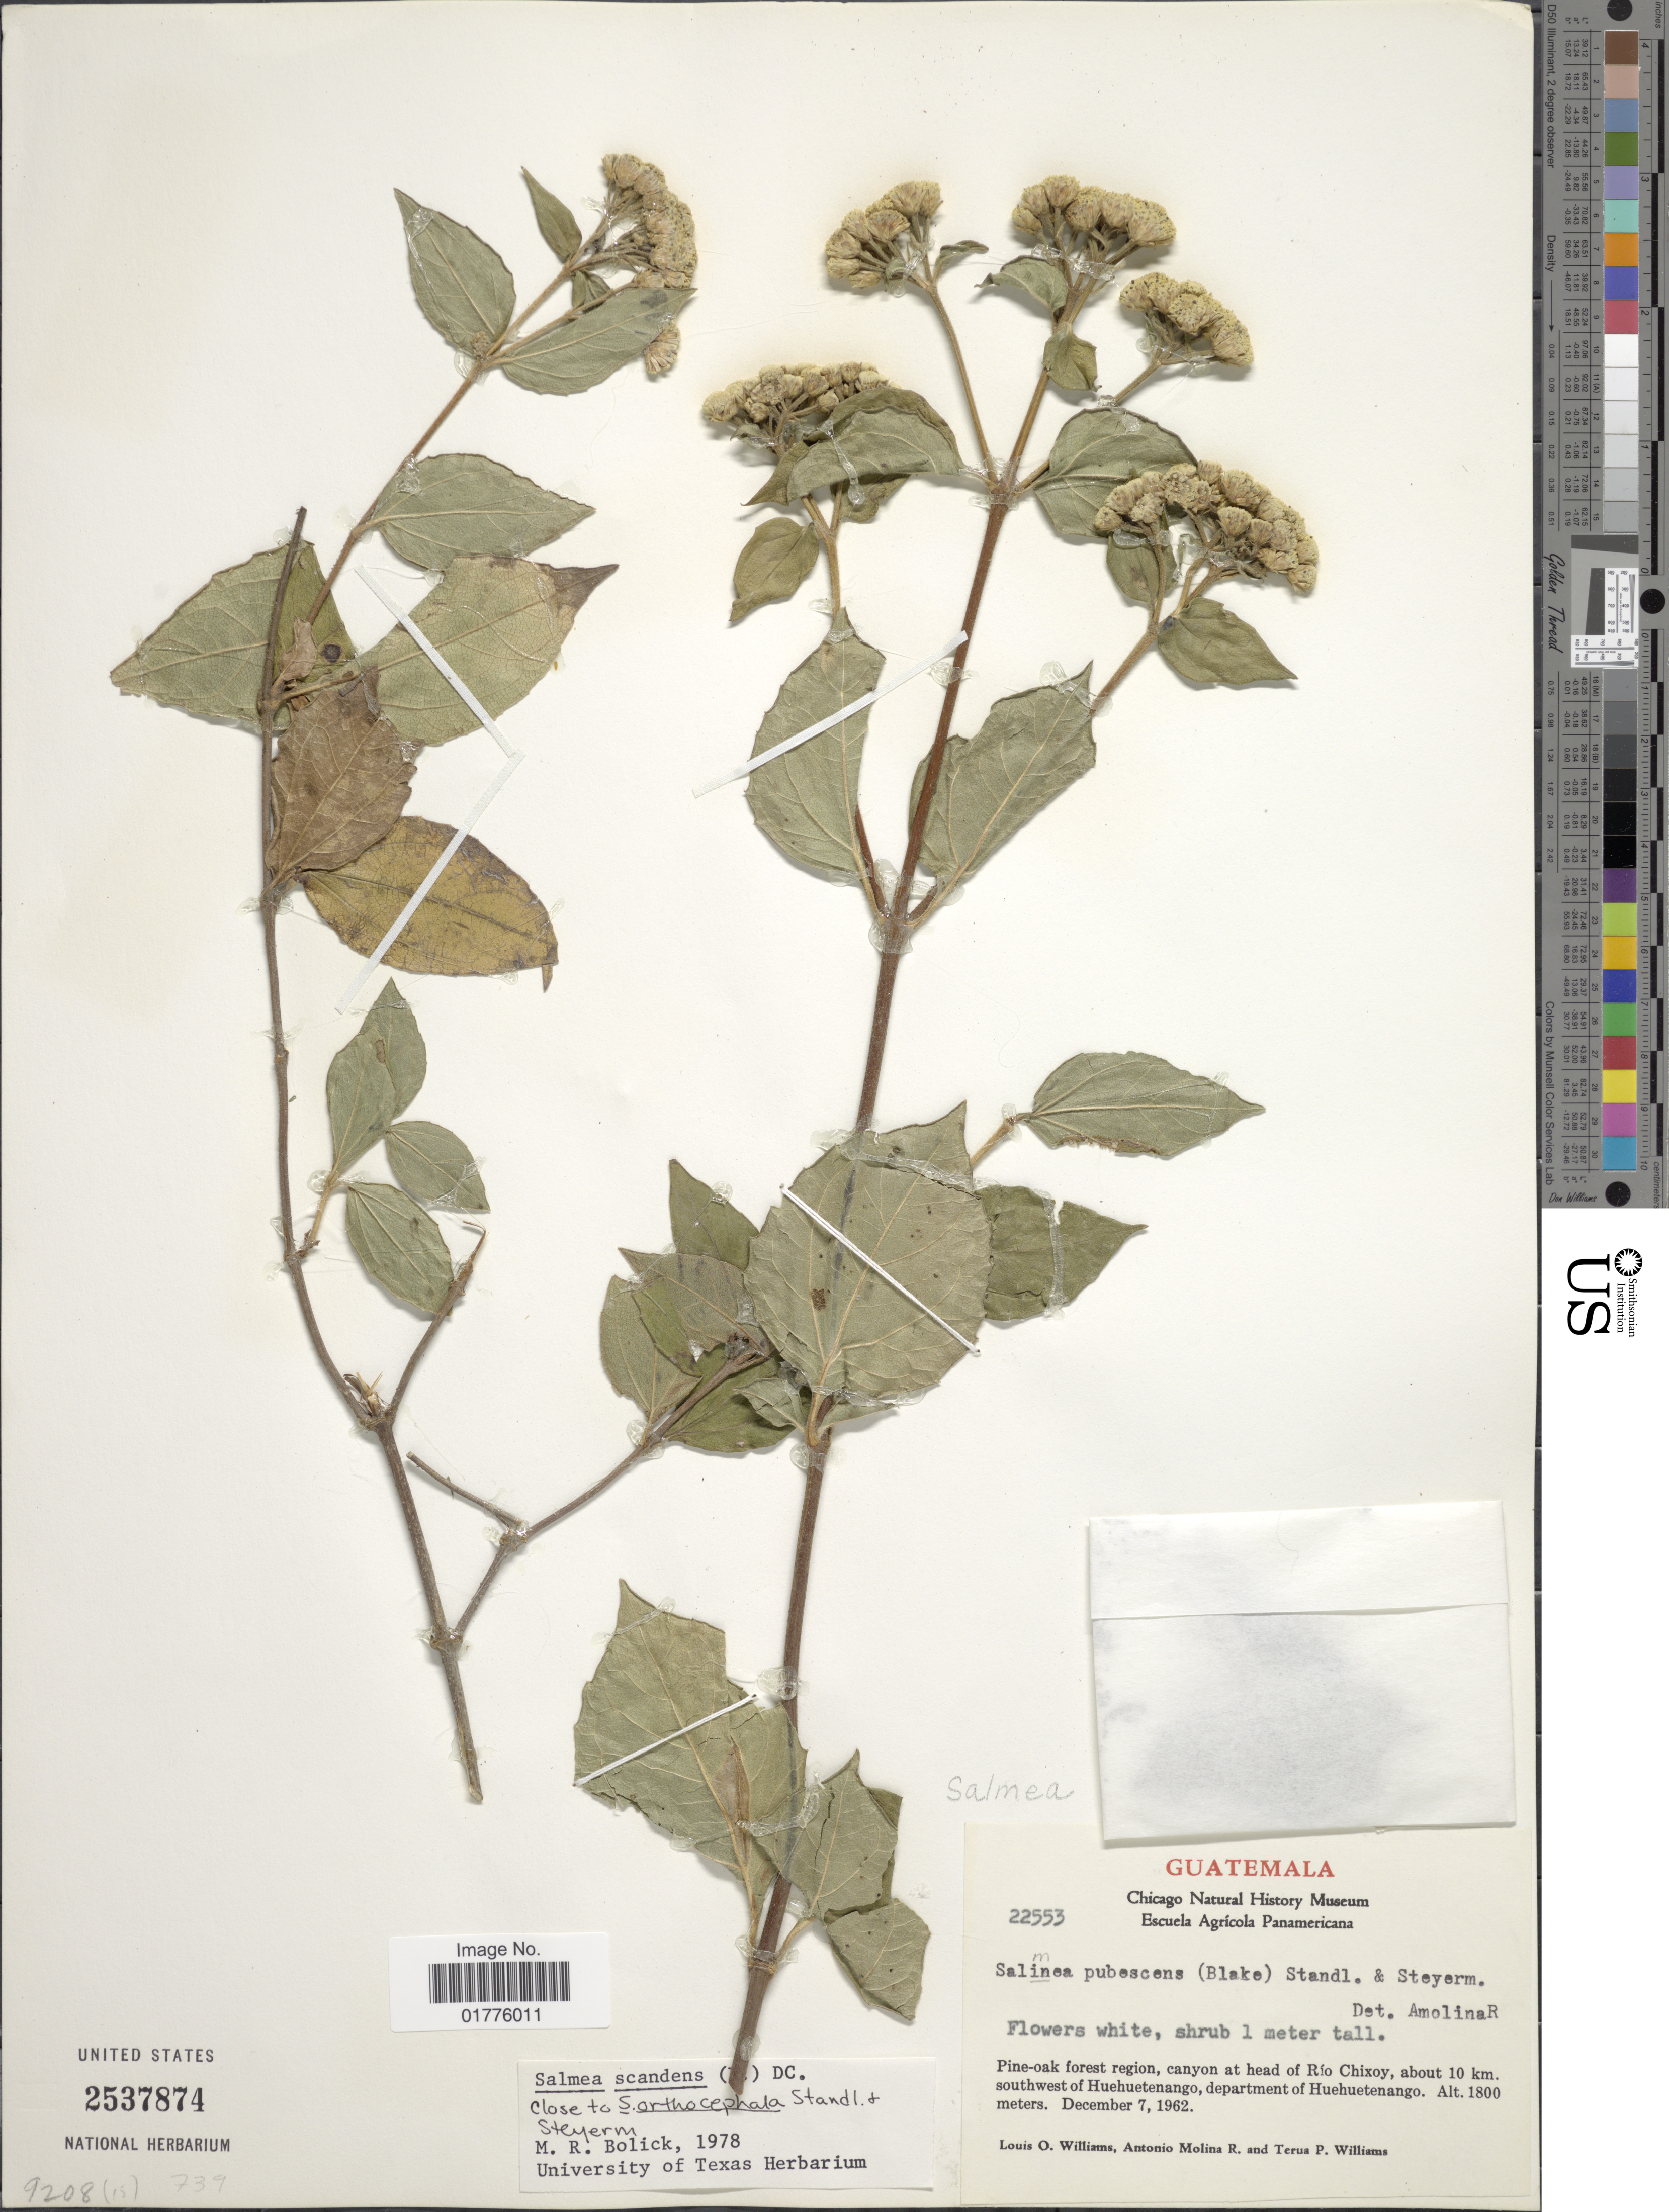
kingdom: Plantae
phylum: Tracheophyta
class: Magnoliopsida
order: Asterales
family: Asteraceae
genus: Salmea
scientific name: Salmea scandens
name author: (L.) DC.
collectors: L. O. Williams, A. Molina R. & T. P. Williams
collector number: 22553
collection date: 1962-12-07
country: Guatemala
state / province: Huehuetenango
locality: Canyon at head of Rio Chixoy, about 10 km. southwest of Huehuetenango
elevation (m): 1800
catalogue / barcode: US 2537874